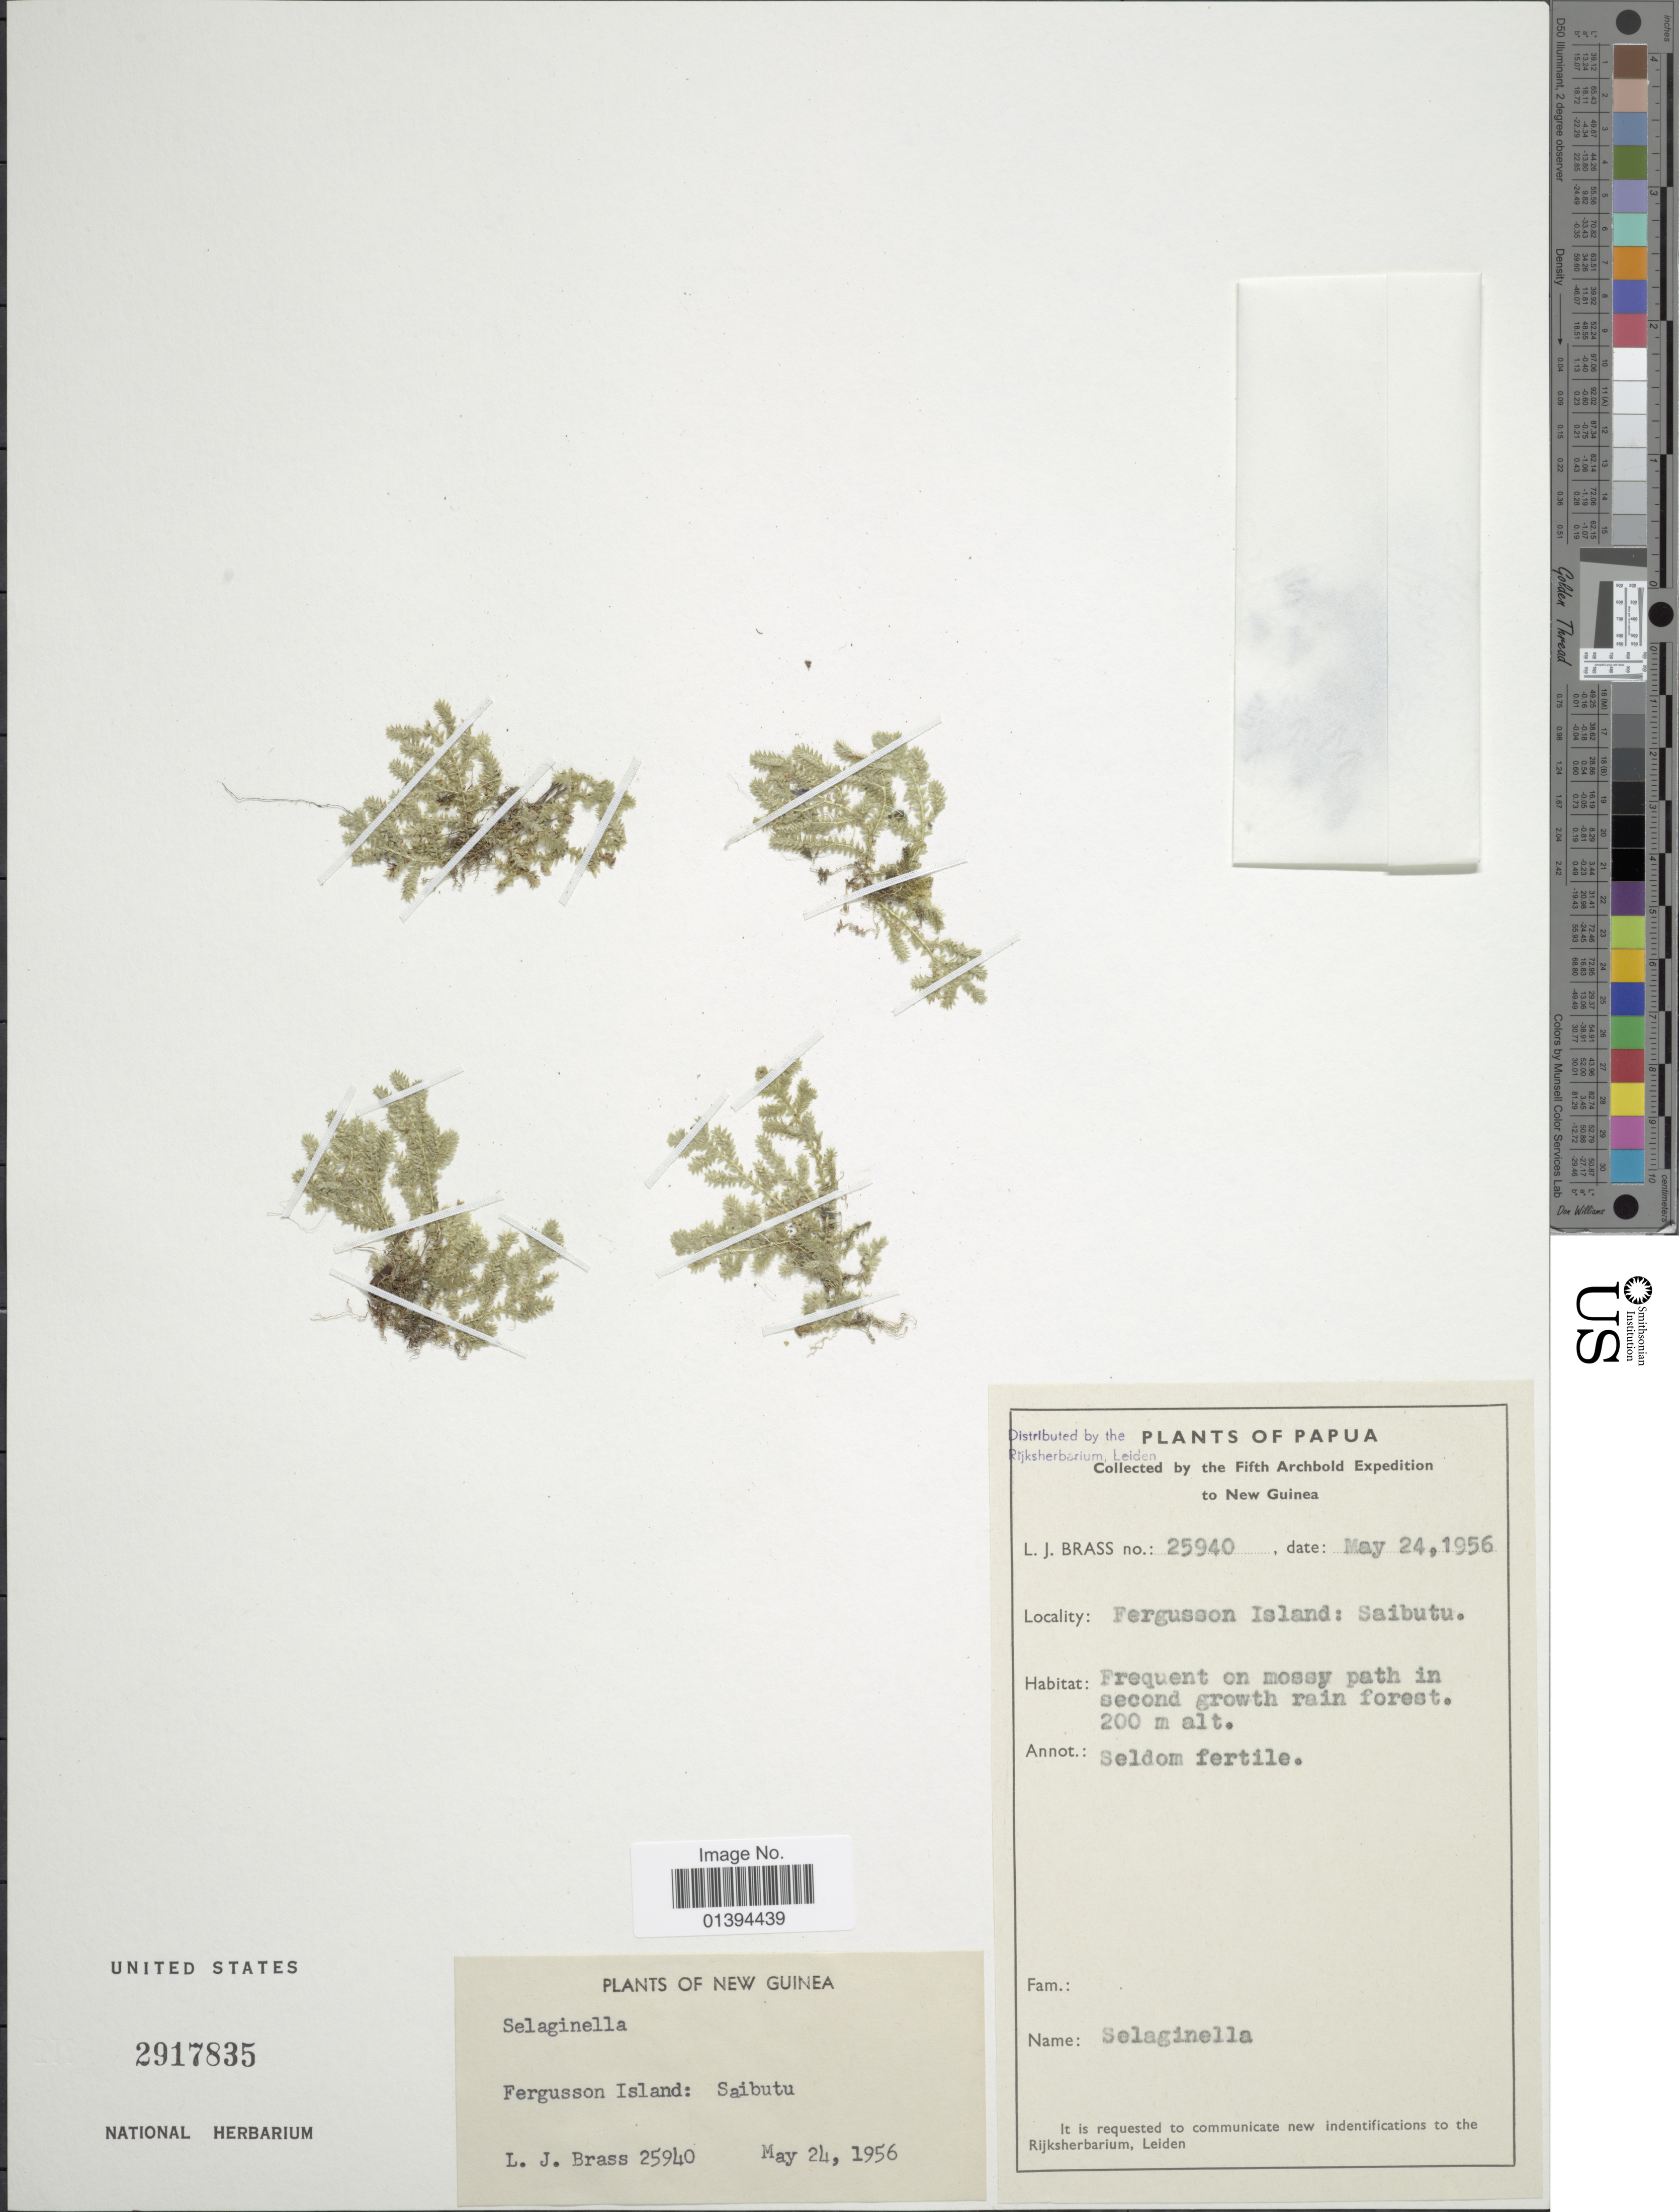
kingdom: Plantae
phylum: Tracheophyta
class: Lycopodiopsida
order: Selaginellales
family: Selaginellaceae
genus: Selaginella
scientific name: Selaginella sp.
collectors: L. J. Brass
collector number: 25940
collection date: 1956-05-24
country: Papua New Guinea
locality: New Guinea, Fergusson Island: Saibutu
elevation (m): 200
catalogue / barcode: US 2917835